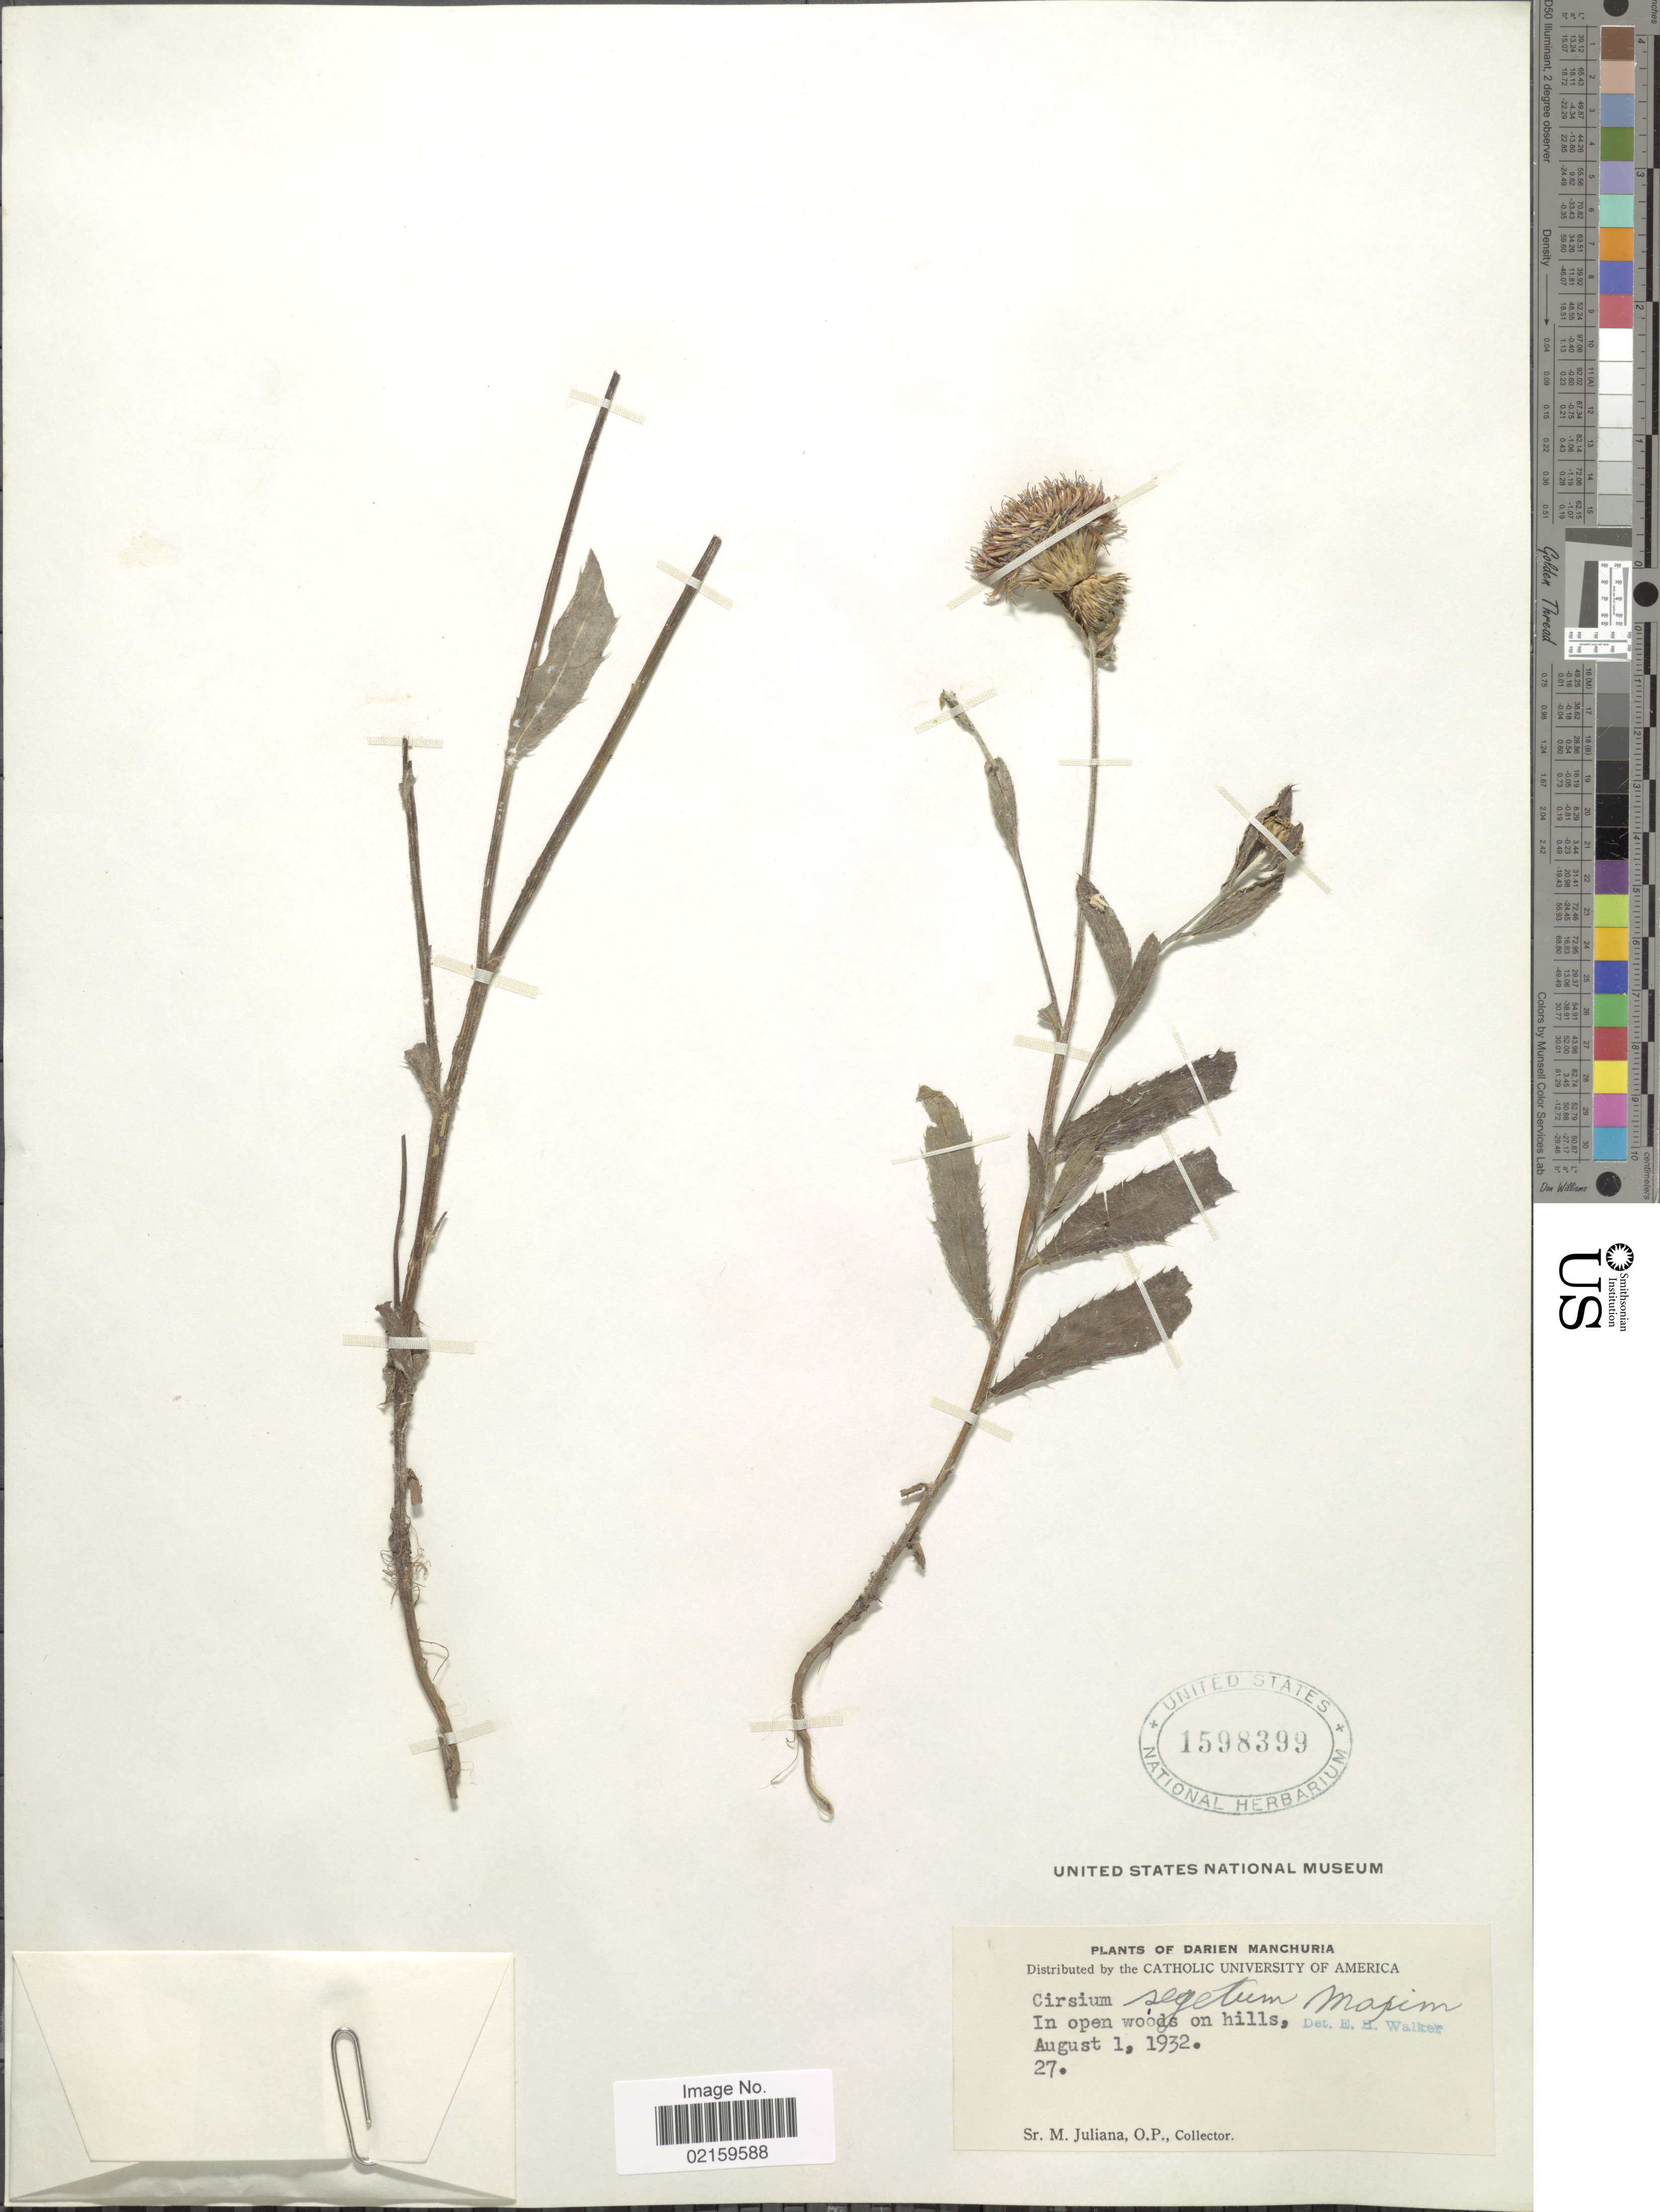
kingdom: Plantae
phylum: Tracheophyta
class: Magnoliopsida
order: Asterales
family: Asteraceae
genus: Breea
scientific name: Breea segeta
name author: (Bunge) Kitam.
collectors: Marie Juliana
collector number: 27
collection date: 1932-08-01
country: Panama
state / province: Darién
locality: Darien Manchuria.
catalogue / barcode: US 1598399